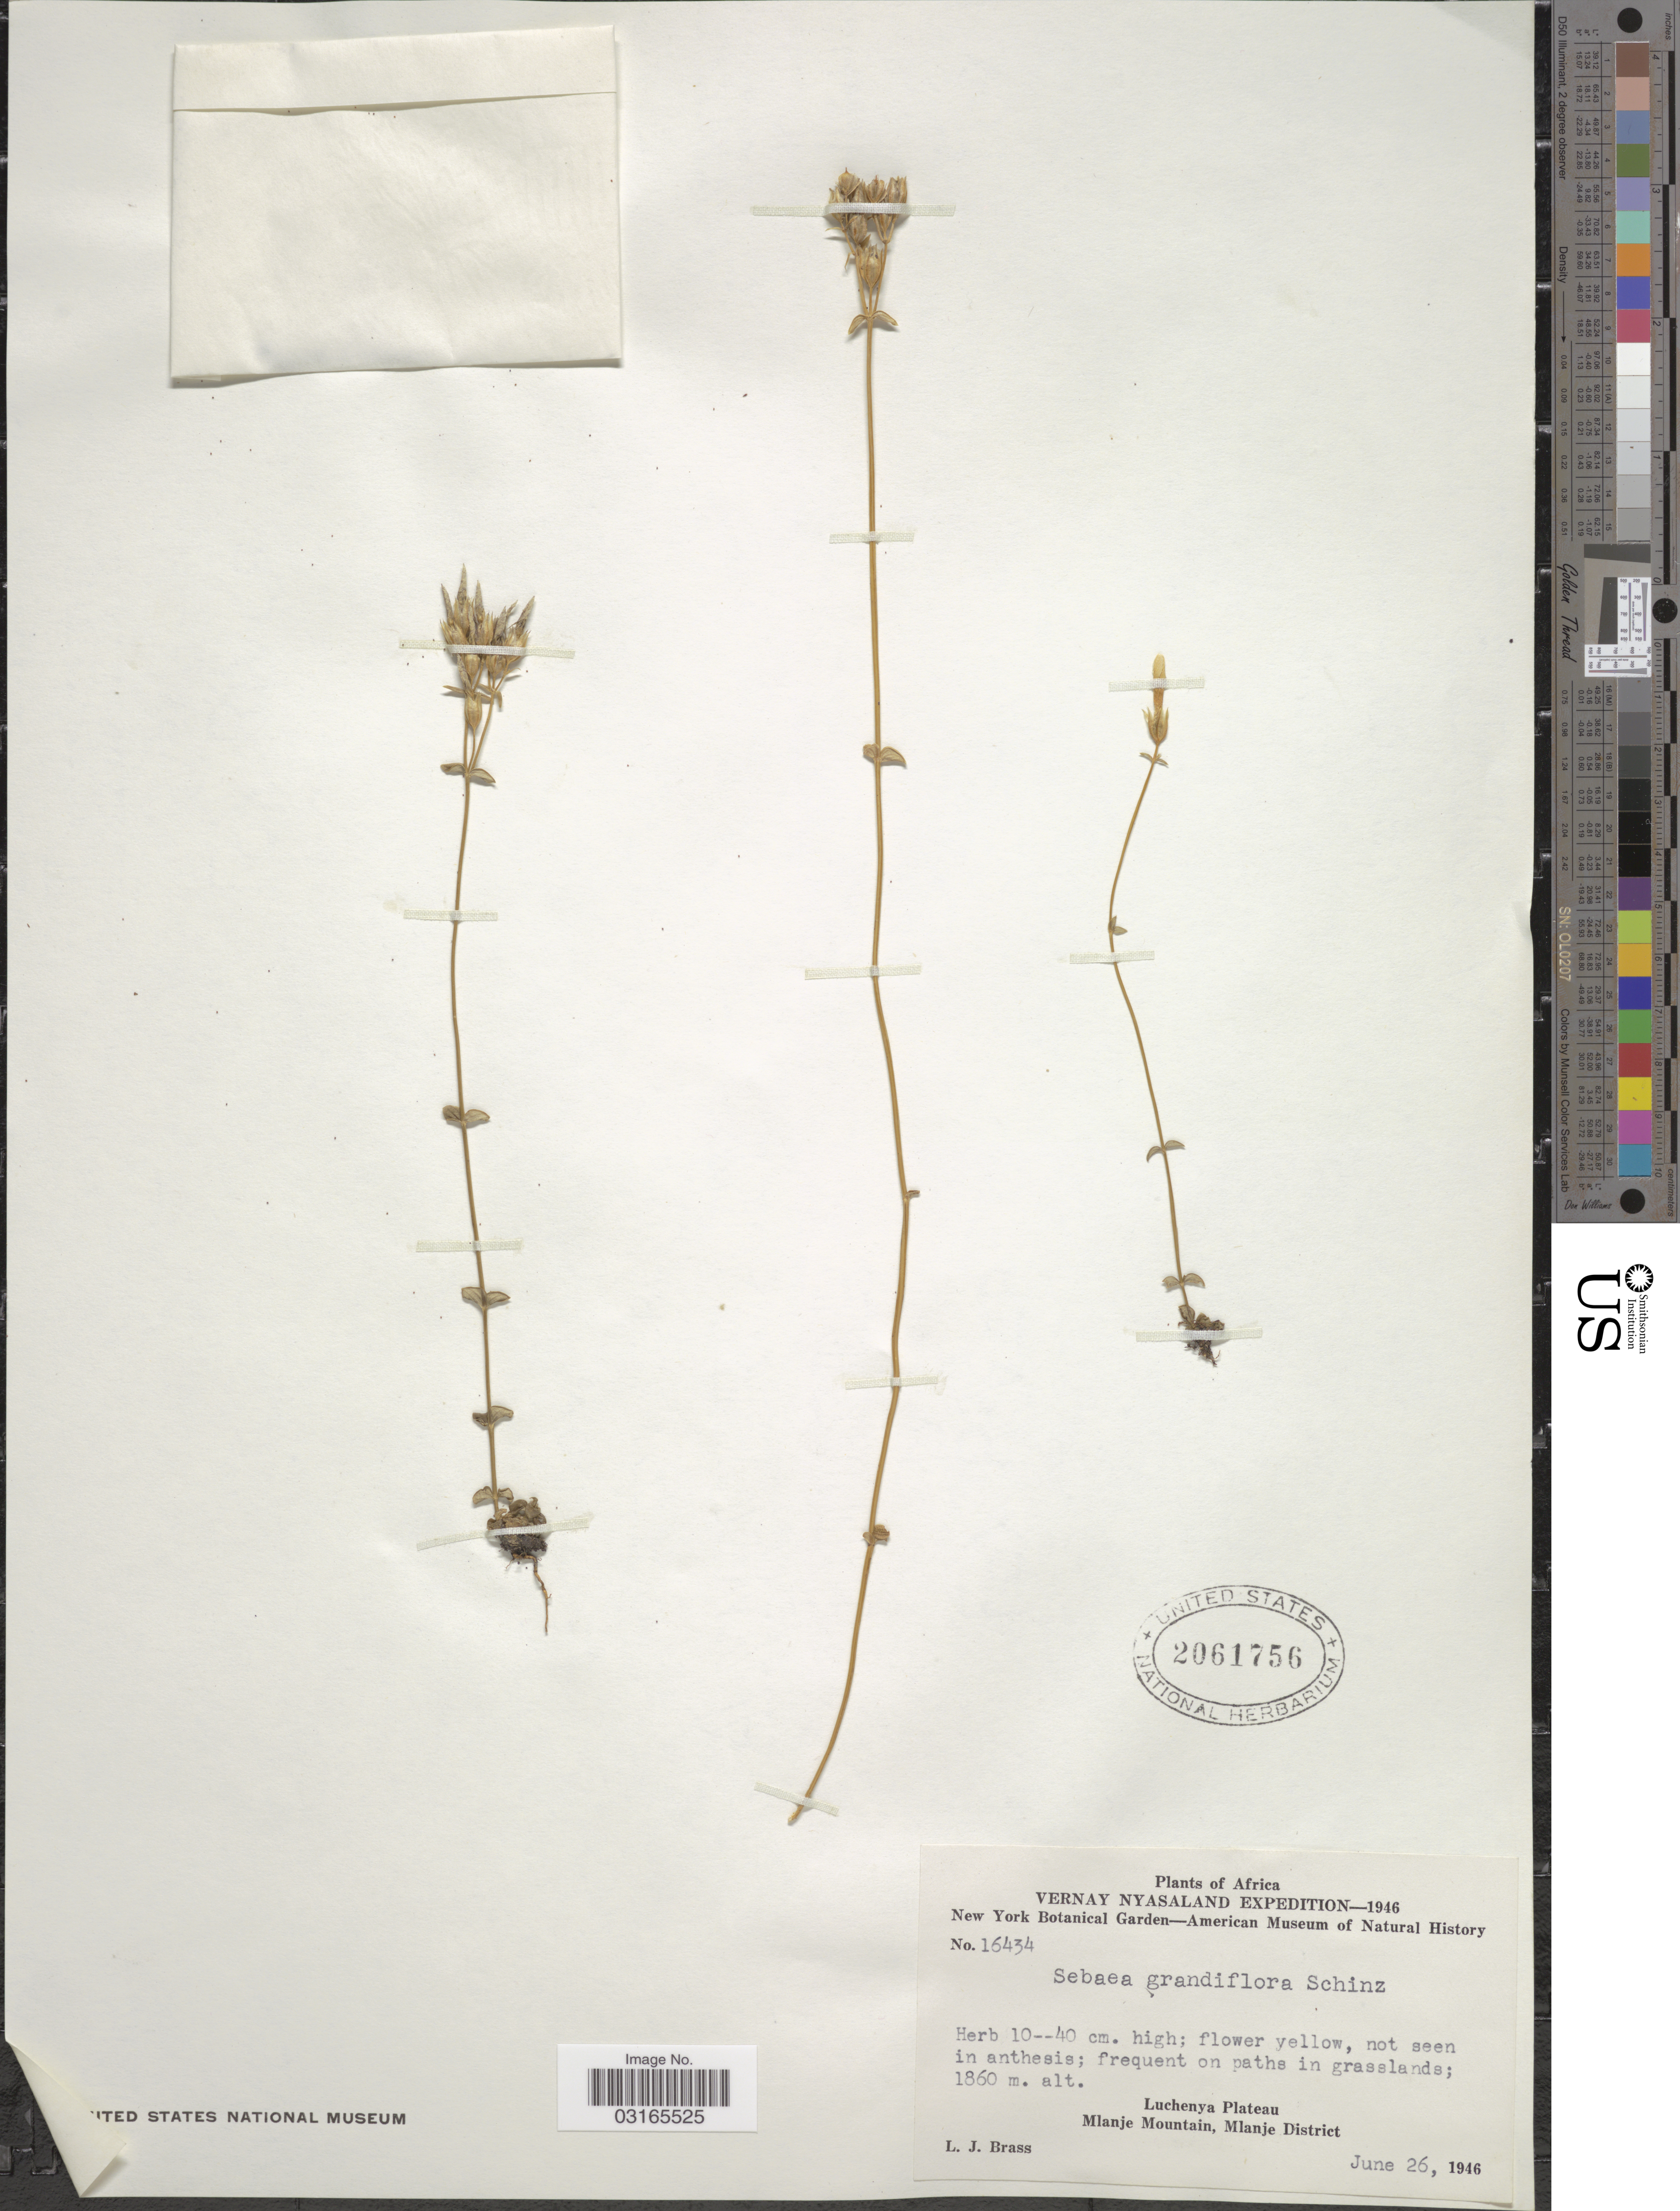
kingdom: Plantae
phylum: Tracheophyta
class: Magnoliopsida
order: Gentianales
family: Gentianaceae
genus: Sebaea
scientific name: Sebaea grandiflora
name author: Schinz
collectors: L. J. Brass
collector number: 16434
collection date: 1946-06-26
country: Malawi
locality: Vernay Nyasaland. Luchenya Plateau. Mlanje Mountain, Mlanje District.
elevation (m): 1860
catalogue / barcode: US 2061756